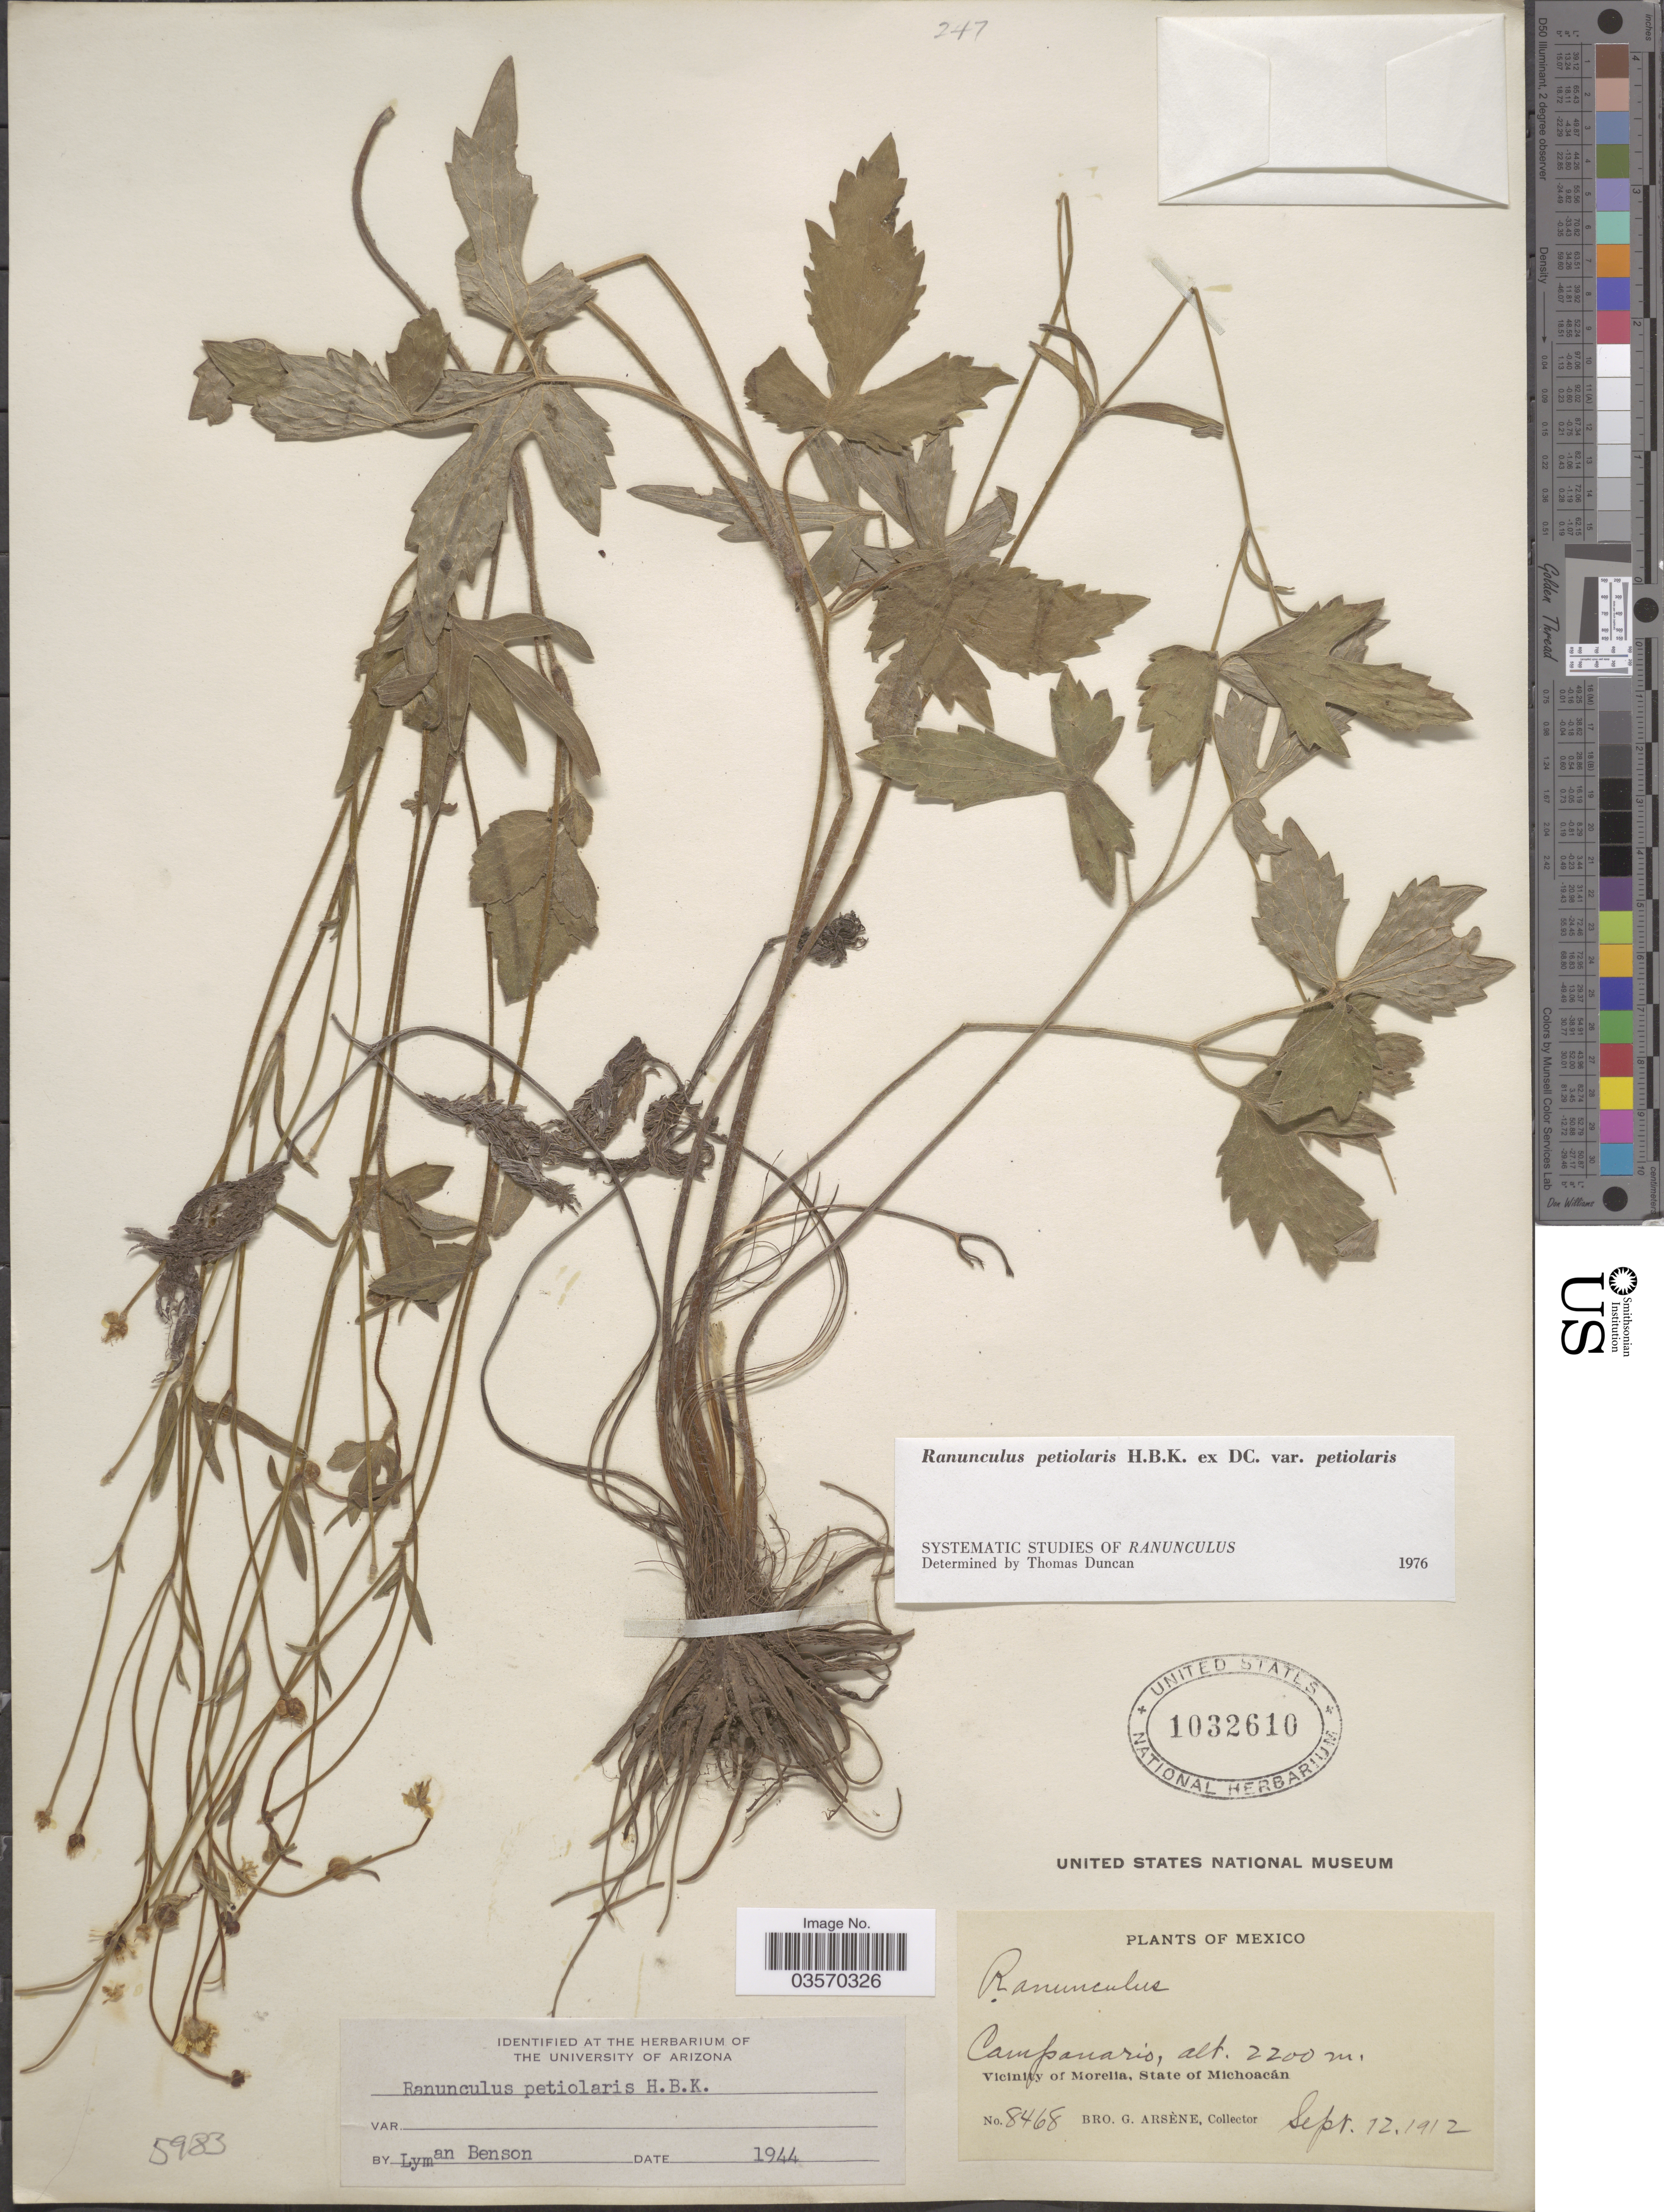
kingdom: Plantae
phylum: Tracheophyta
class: Magnoliopsida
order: Ranunculales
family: Ranunculaceae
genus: Ranunculus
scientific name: Ranunculus petiolaris var. petiolaris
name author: Kunth ex DC.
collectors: Bro. G. Arsène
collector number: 8468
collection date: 1912-09-12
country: Mexico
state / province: Michoacán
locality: Campanario, Vicinity of Morelia.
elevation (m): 2200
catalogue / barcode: US 1032610